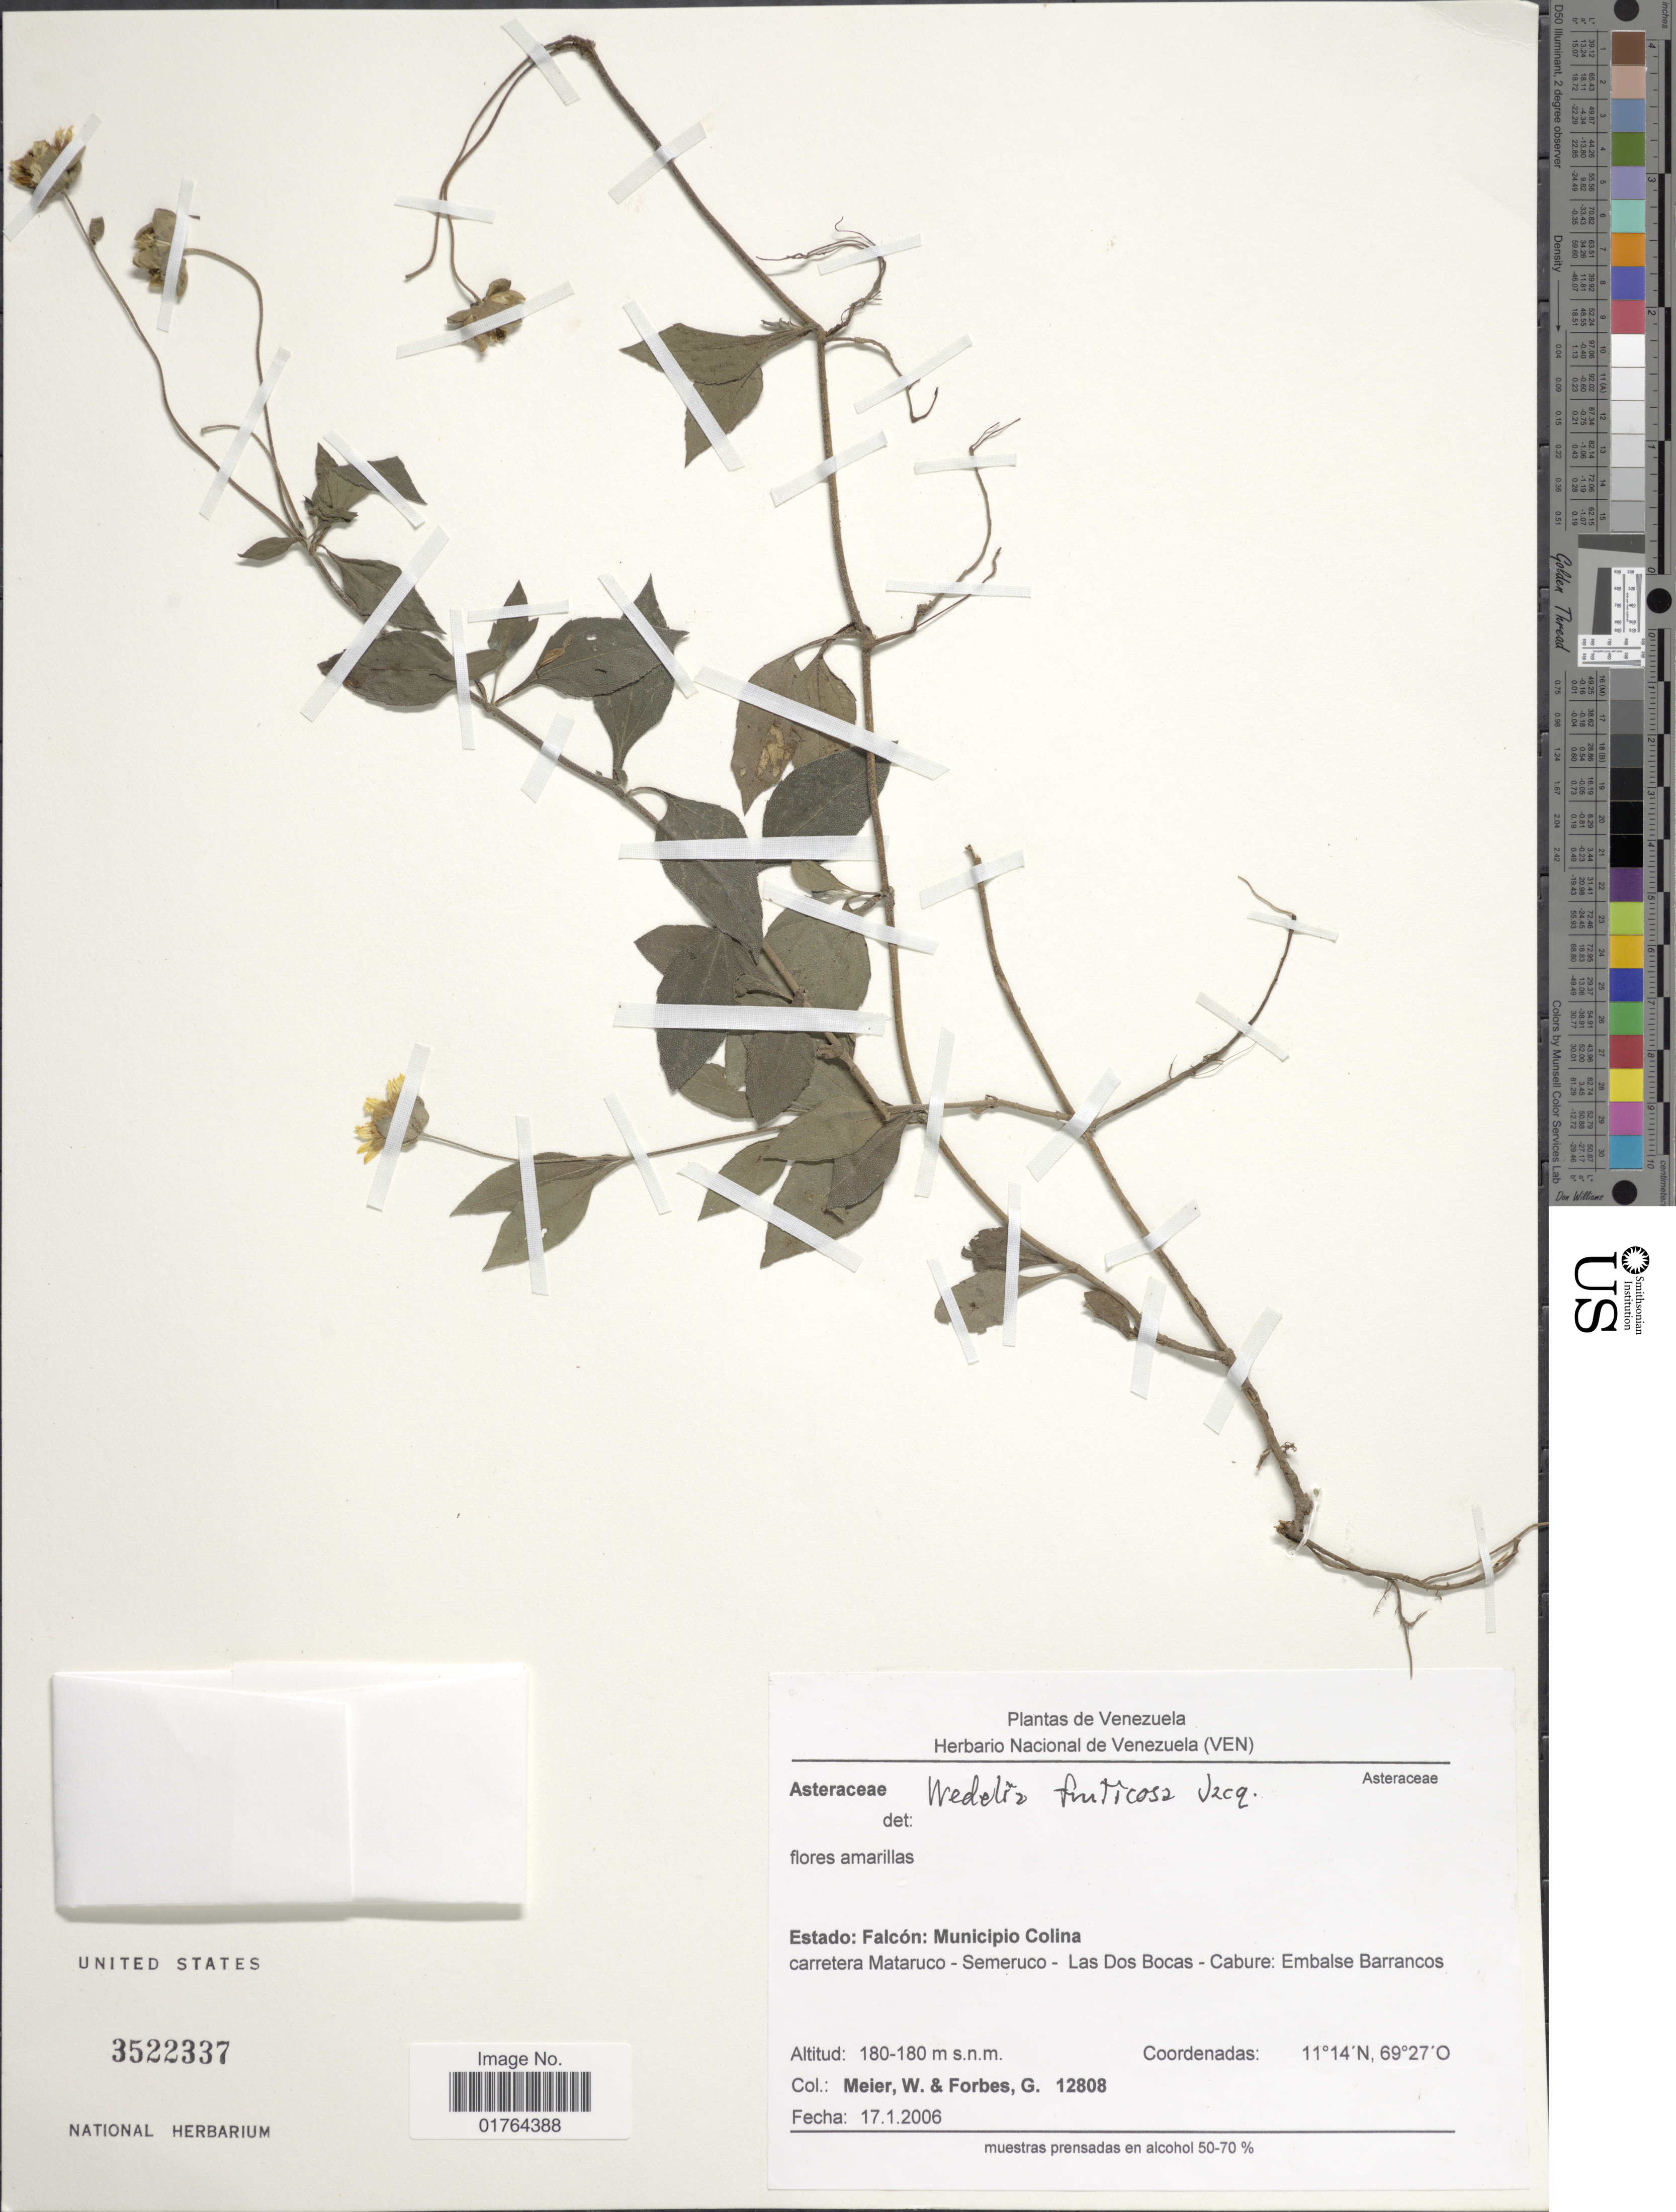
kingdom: Plantae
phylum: Tracheophyta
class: Magnoliopsida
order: Asterales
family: Asteraceae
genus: Wedelia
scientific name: Wedelia fruticosa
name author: Jacq.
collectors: W. Meier & G. Forbes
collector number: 12808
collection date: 2006-01-17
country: Venezuela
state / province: Falcón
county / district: Colina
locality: Estado: Falcon: Municipio Colina, carretera Mataruco, Semeruco, Las Dos Bocas, Cabure: Embalse Barrancos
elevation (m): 180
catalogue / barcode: US 3522337